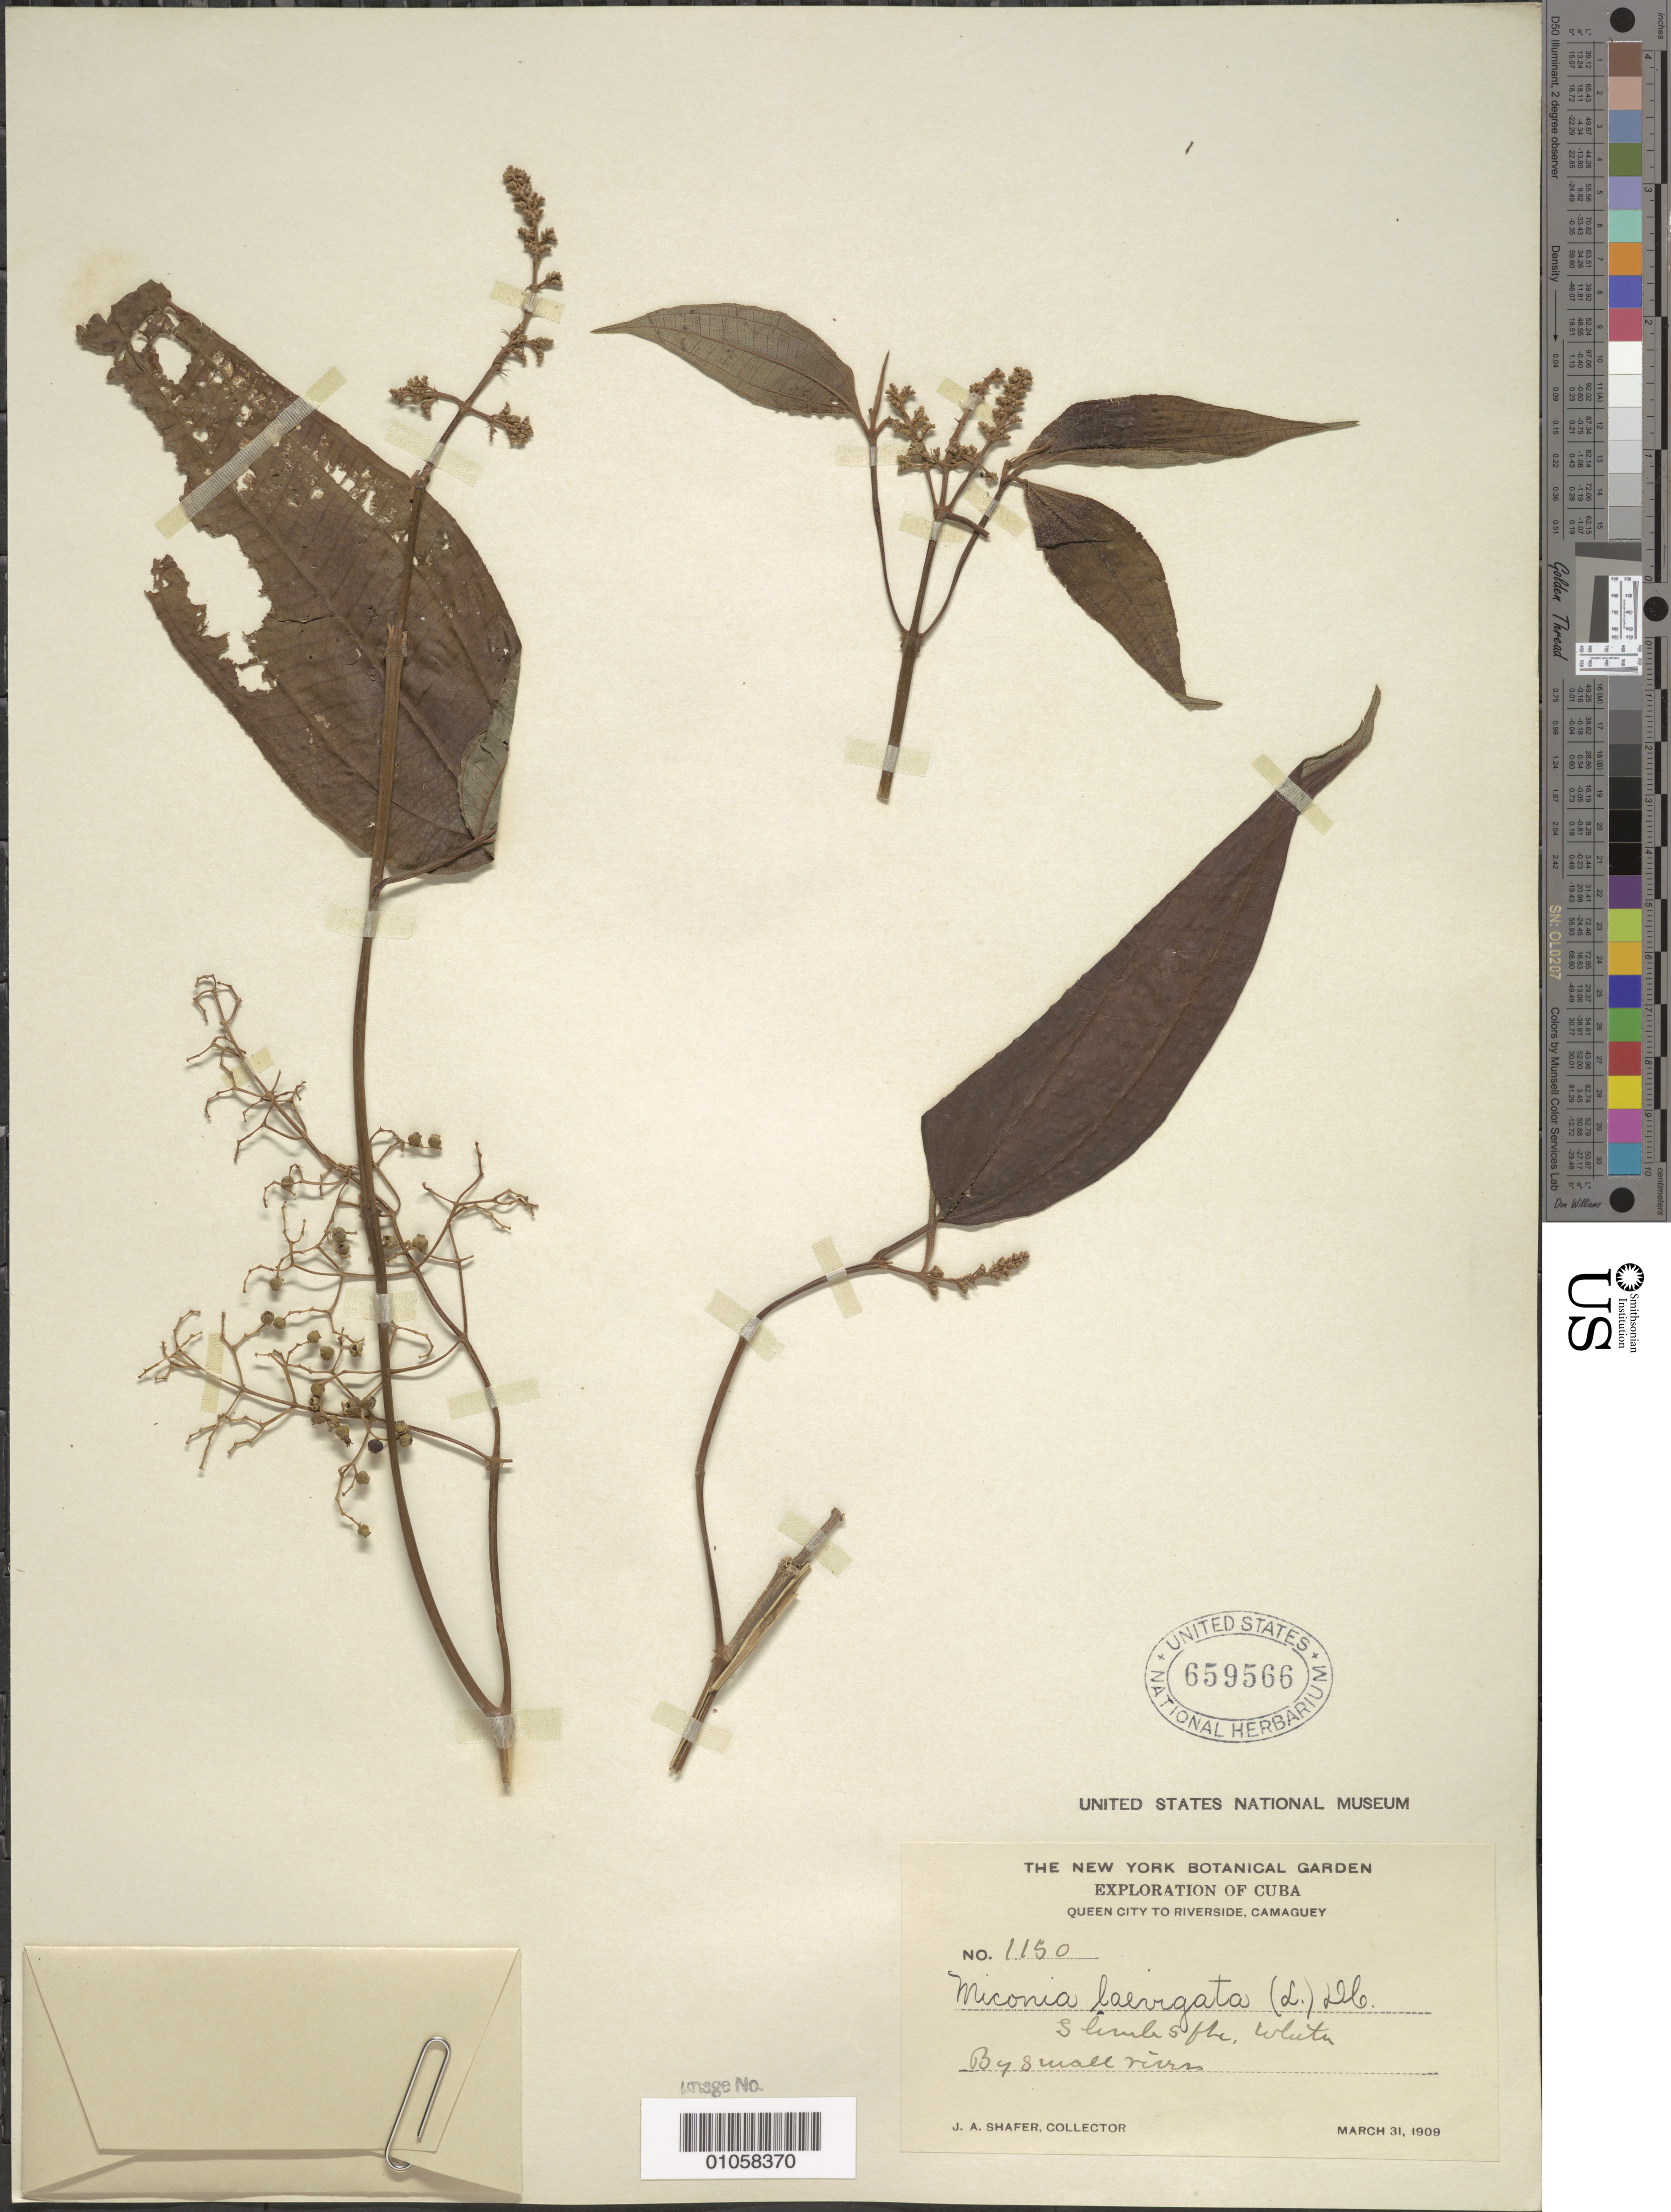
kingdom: Plantae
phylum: Tracheophyta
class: Magnoliopsida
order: Myrtales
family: Melastomataceae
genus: Miconia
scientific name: Miconia laevigata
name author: (L.) D. Don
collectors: J. A. Shafer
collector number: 1150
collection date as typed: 31 Mar 1909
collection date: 1909-02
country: Cuba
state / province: Camaguey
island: Cuba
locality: Queen City to Riverside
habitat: By small river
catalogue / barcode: US 659566